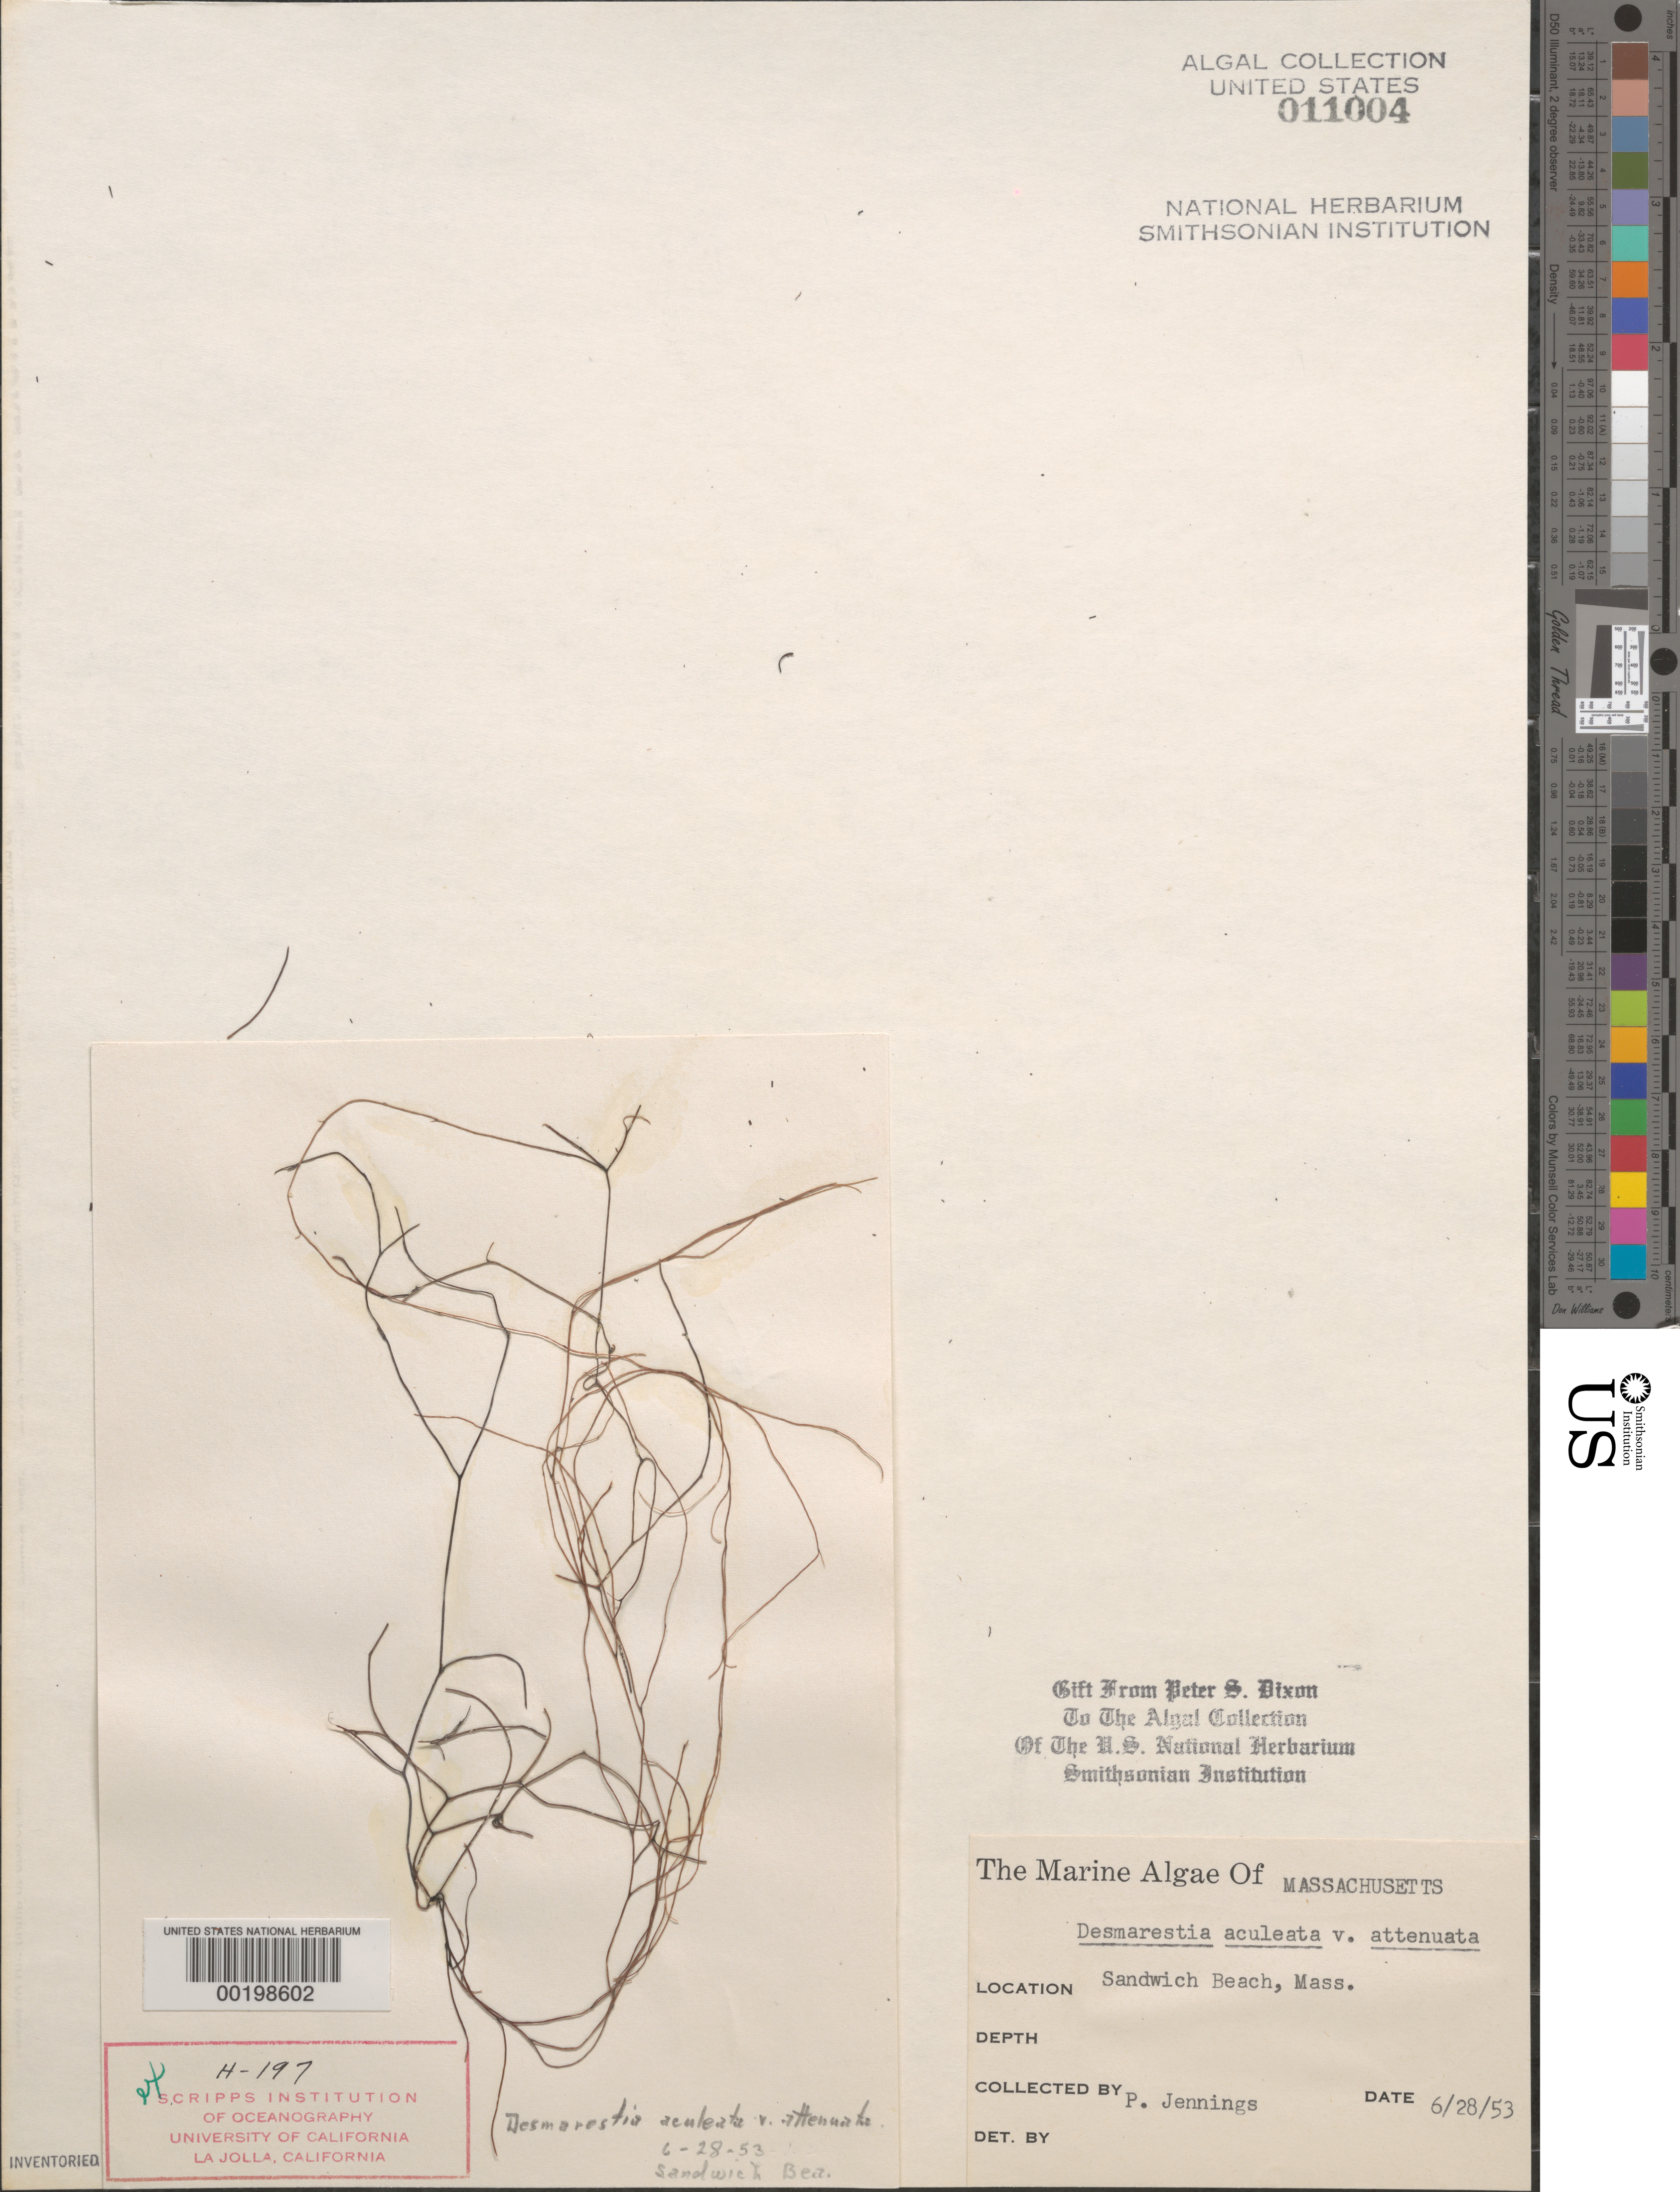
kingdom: Chromista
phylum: Ochrophyta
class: Phaeophyceae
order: Desmarestiales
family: Desmarestiaceae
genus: Desmarestia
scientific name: Desmarestia aculeata var. attenuata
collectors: P. Jennings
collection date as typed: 28 Jun 1953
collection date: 1953-06-28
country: United States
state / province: Massachusetts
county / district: Barnstable County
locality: Sandwich Beach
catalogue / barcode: US 11004